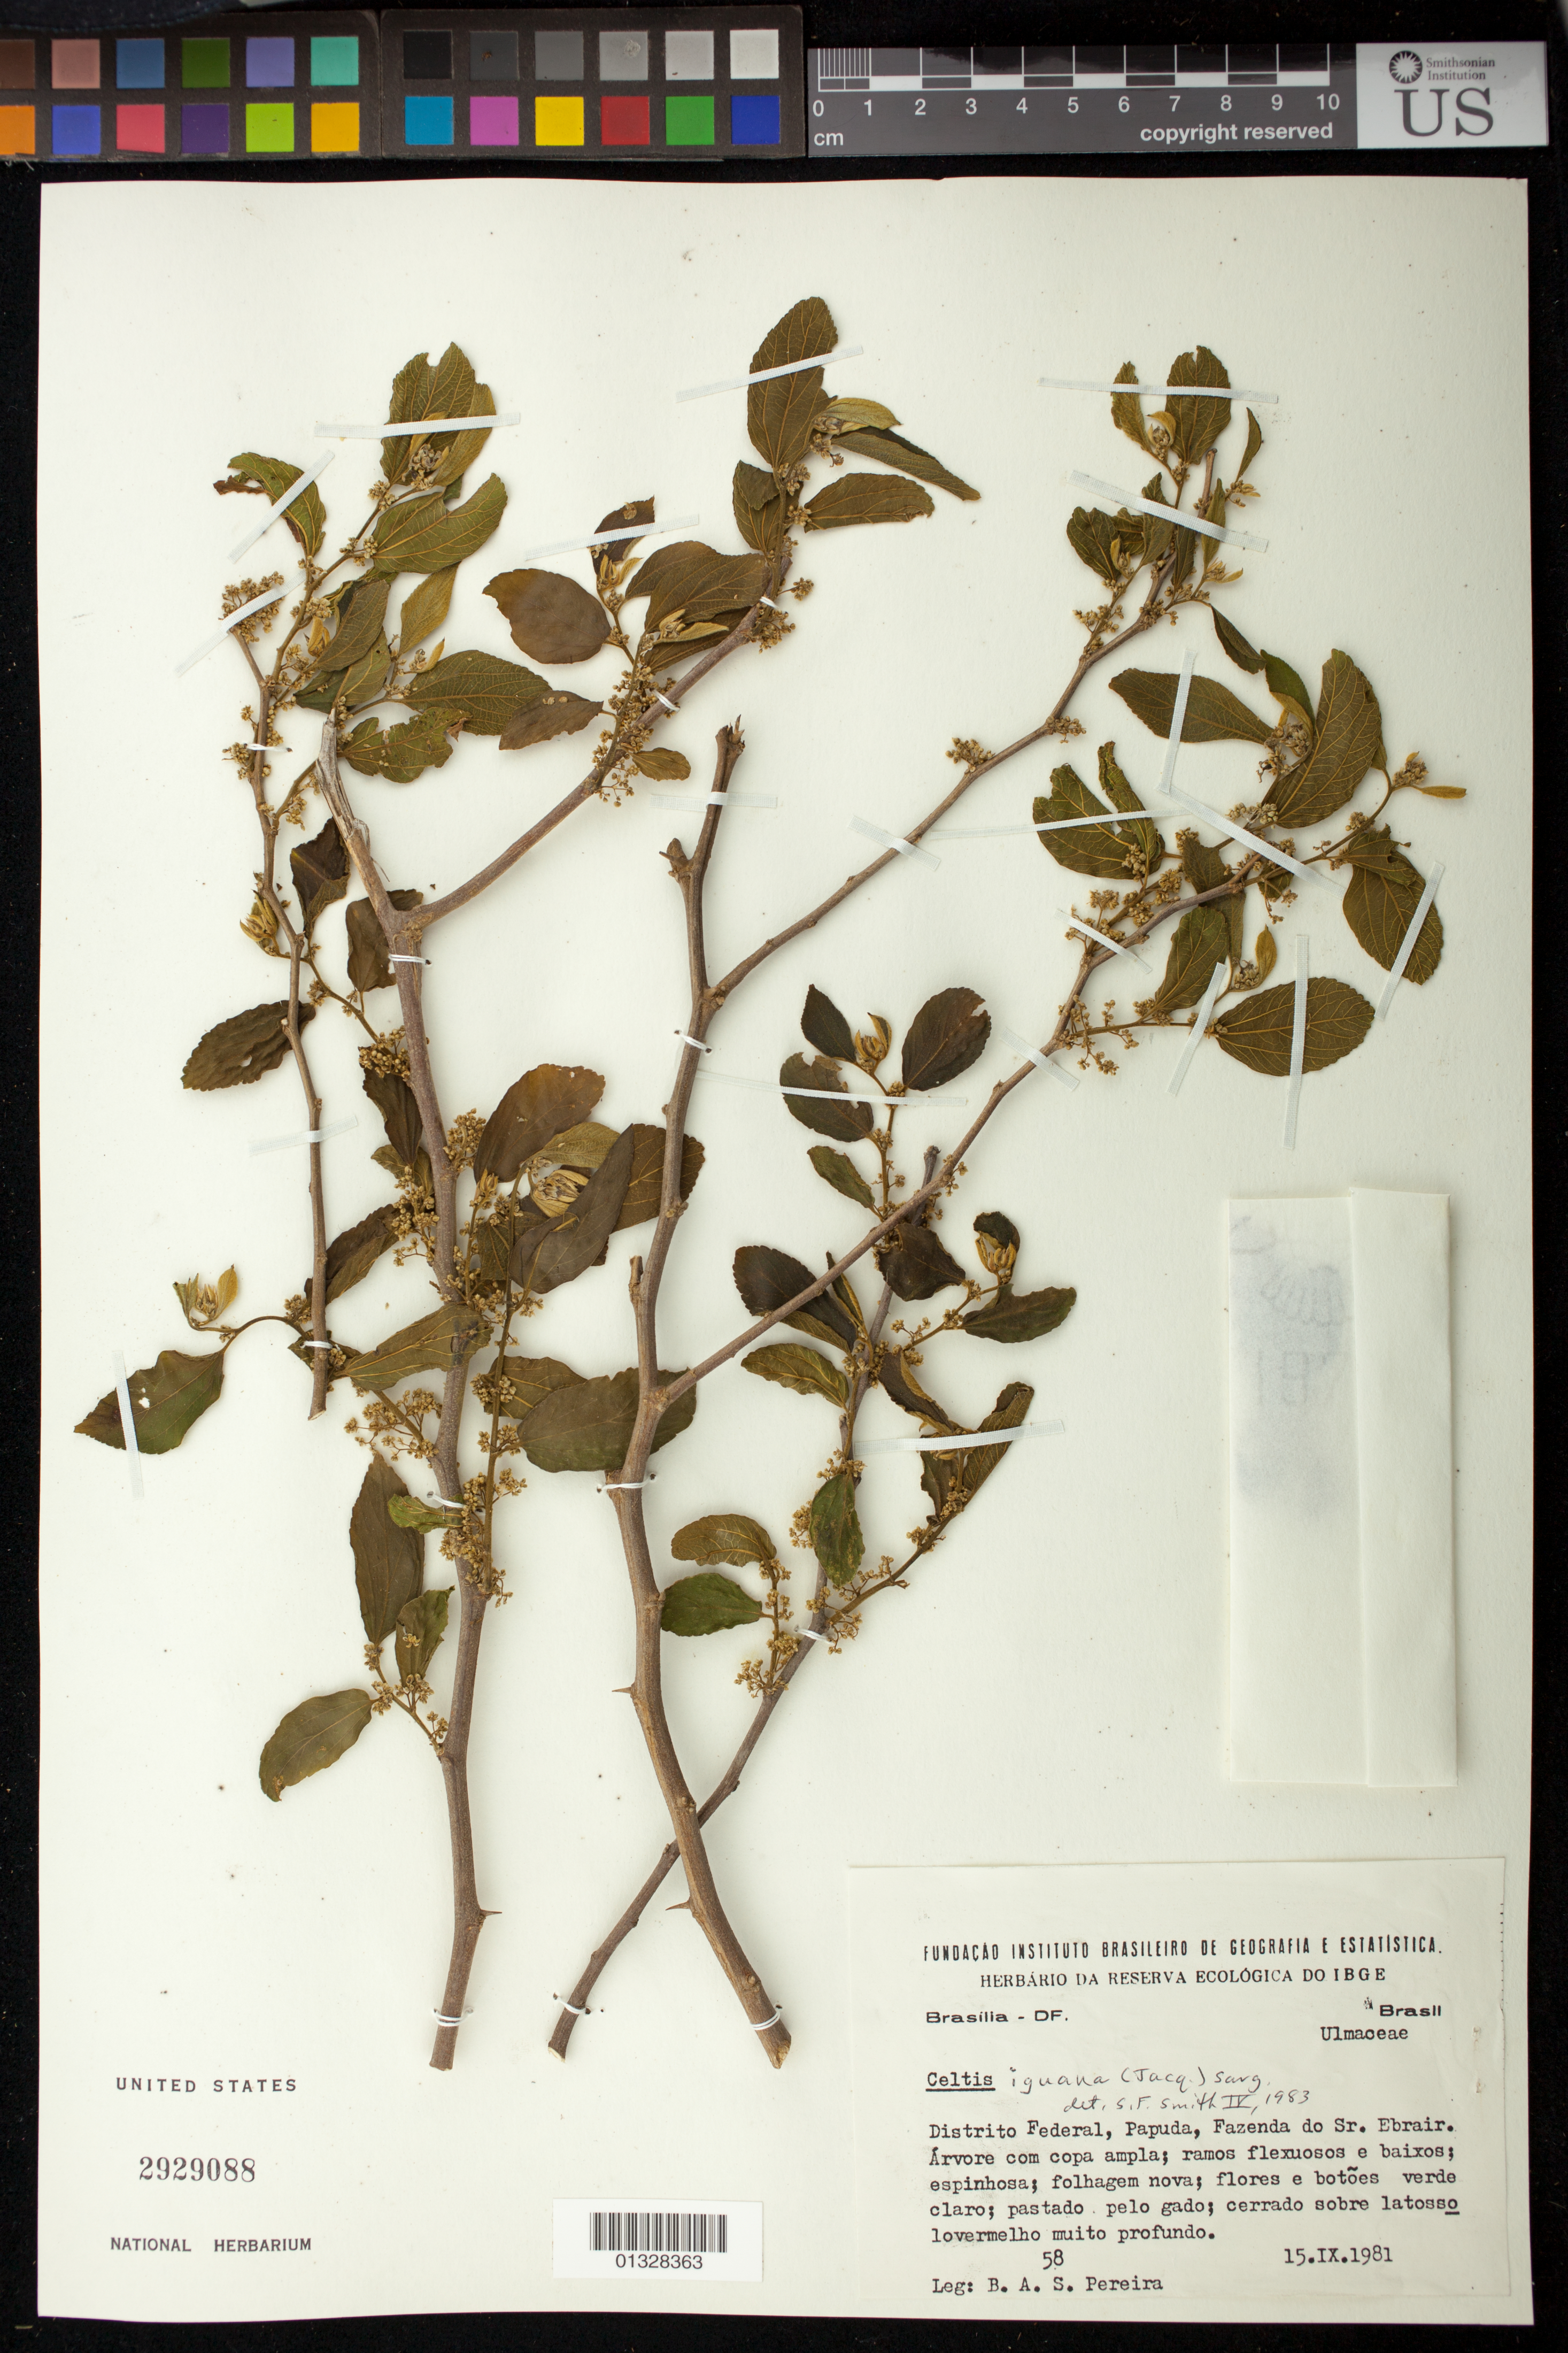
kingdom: Plantae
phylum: Tracheophyta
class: Magnoliopsida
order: Rosales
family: Cannabaceae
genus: Celtis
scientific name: Celtis iguanaea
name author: (Jacq.) Sarg.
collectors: B. A. S. Pereira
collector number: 58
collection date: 1981-09-15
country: Brazil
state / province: Distrito Federal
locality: Papuda, Fazenda do Sr. Ebrair.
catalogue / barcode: US 2929088